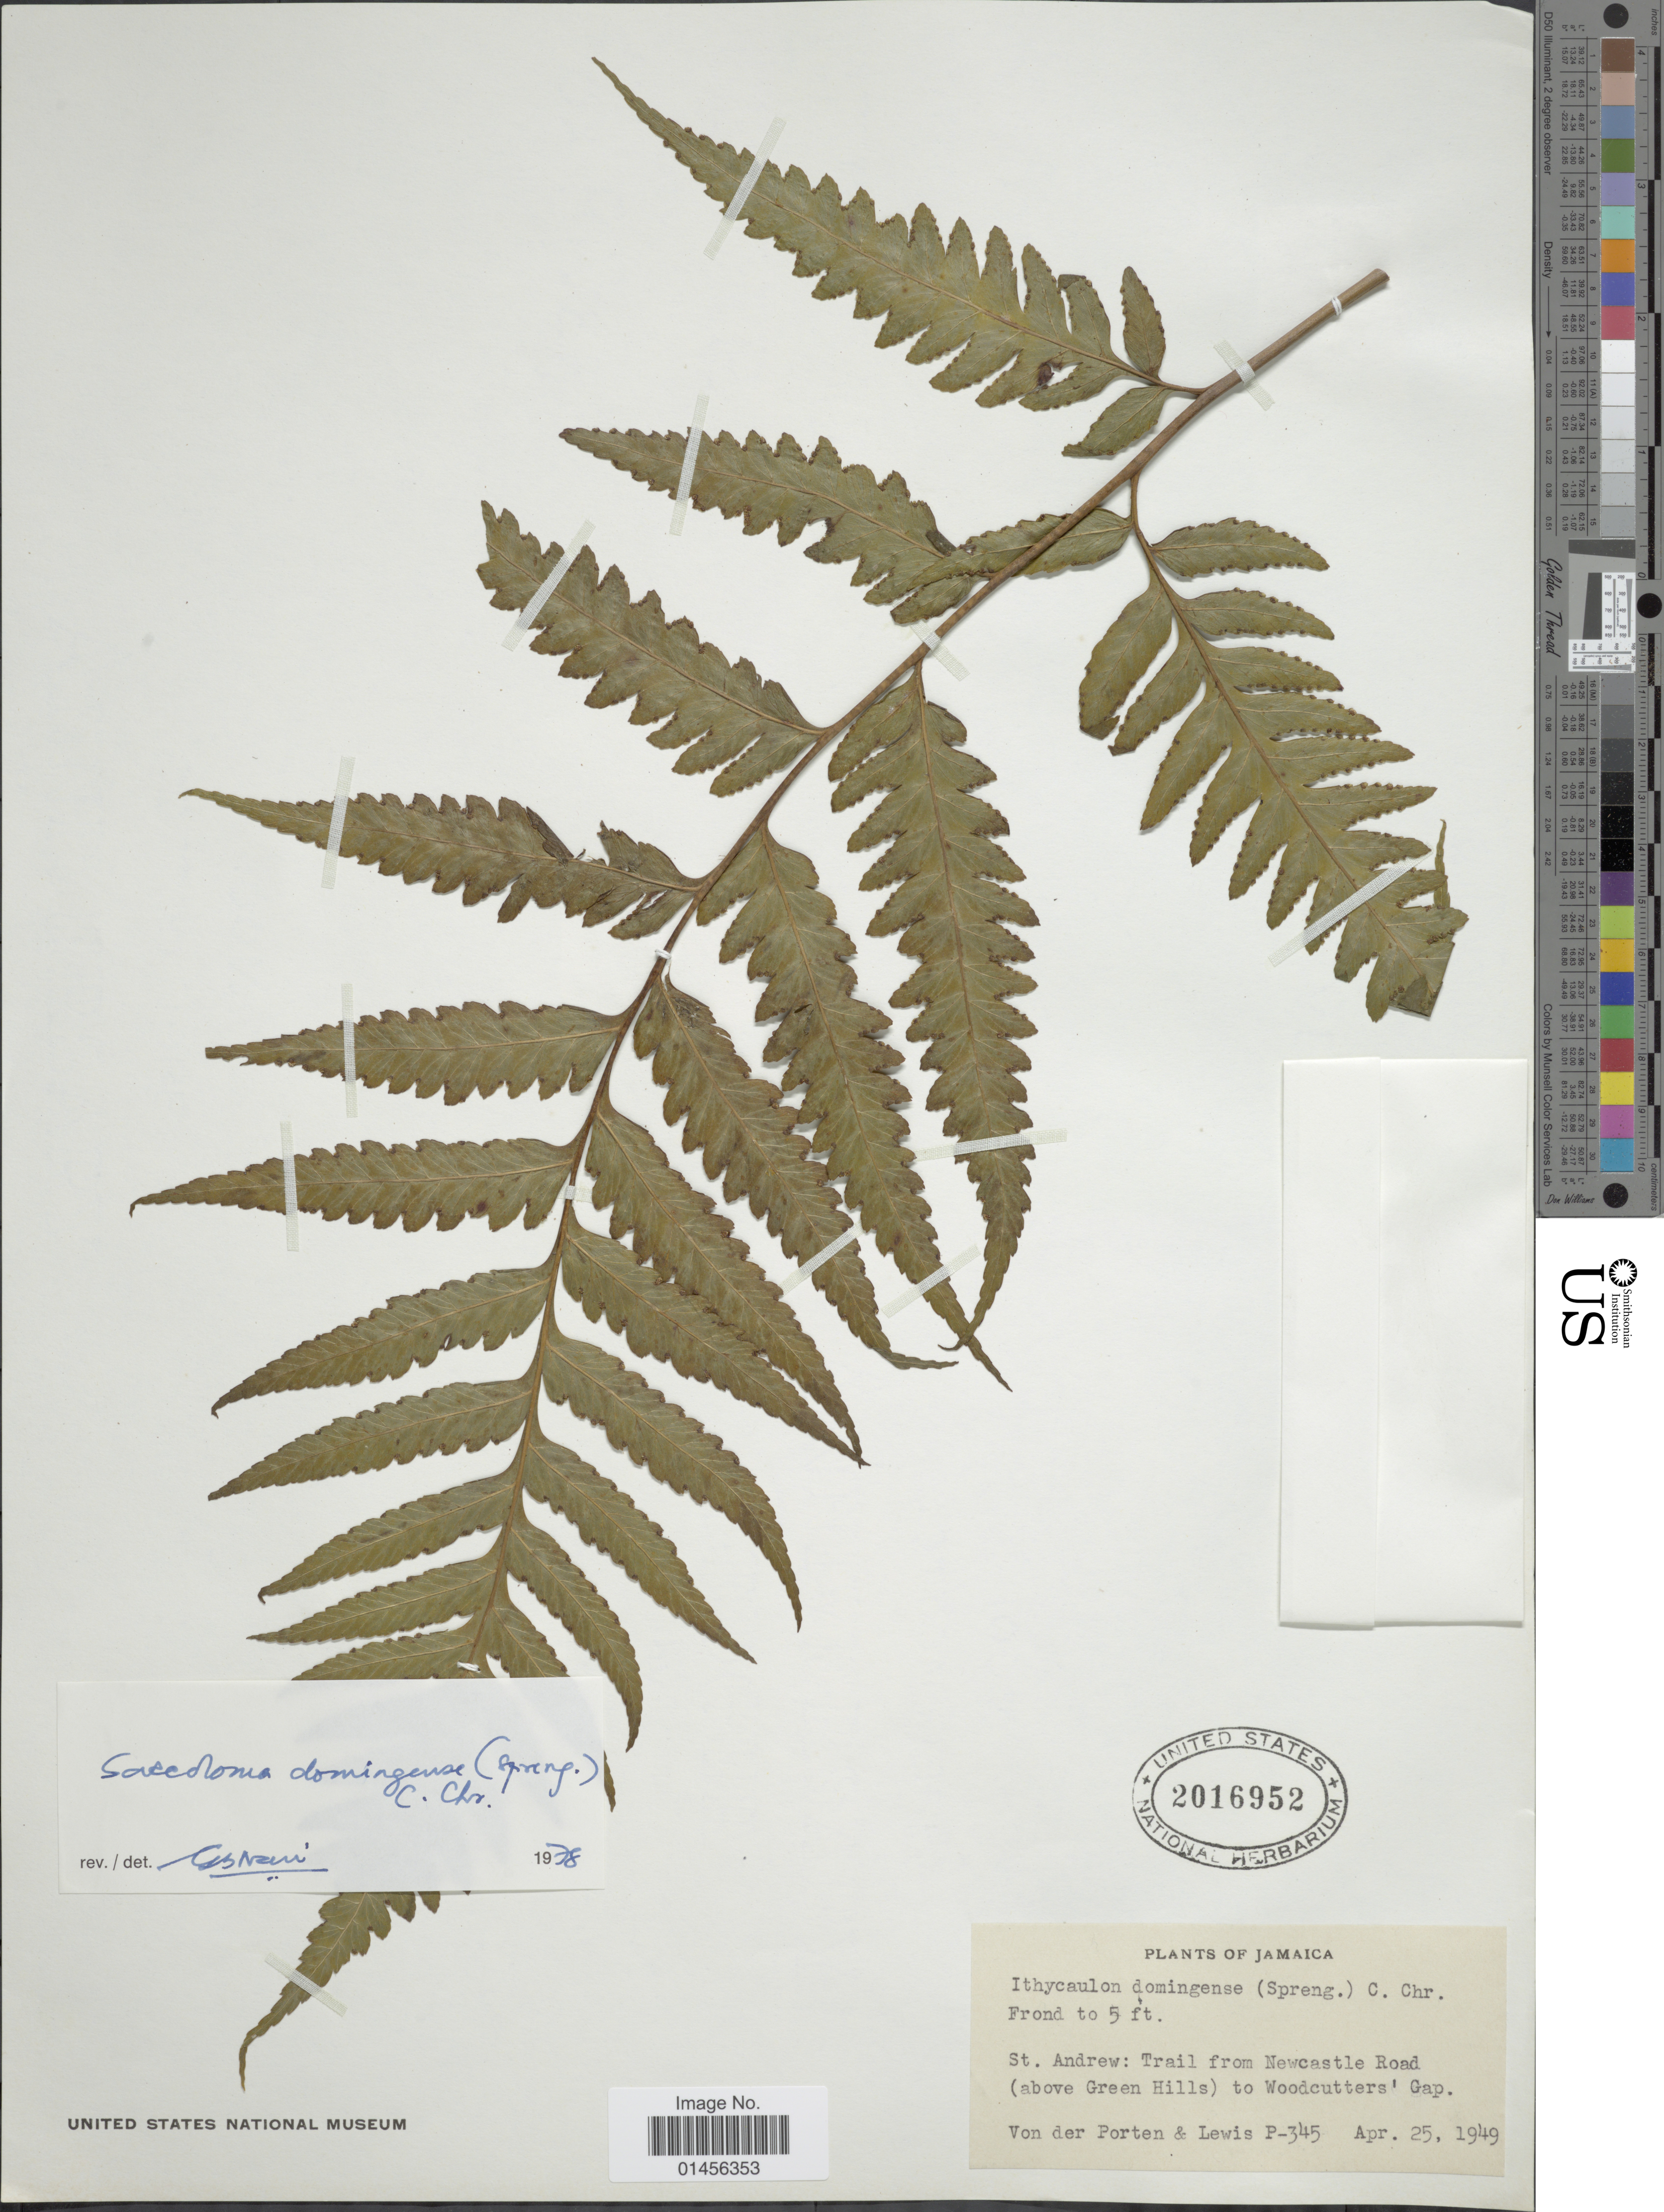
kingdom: Plantae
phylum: Tracheophyta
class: Polypodiopsida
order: Polypodiales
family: Saccolomataceae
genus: Saccoloma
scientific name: Saccoloma domingense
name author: (Spreng.) C. Chr.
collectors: Von der Porten & -- Lewis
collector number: P-345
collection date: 1949-04-25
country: Jamaica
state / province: Saint Andrew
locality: Trail from Newcastle Road (above Green Hills) to Woodcutters'Gap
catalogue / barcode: US 2016952